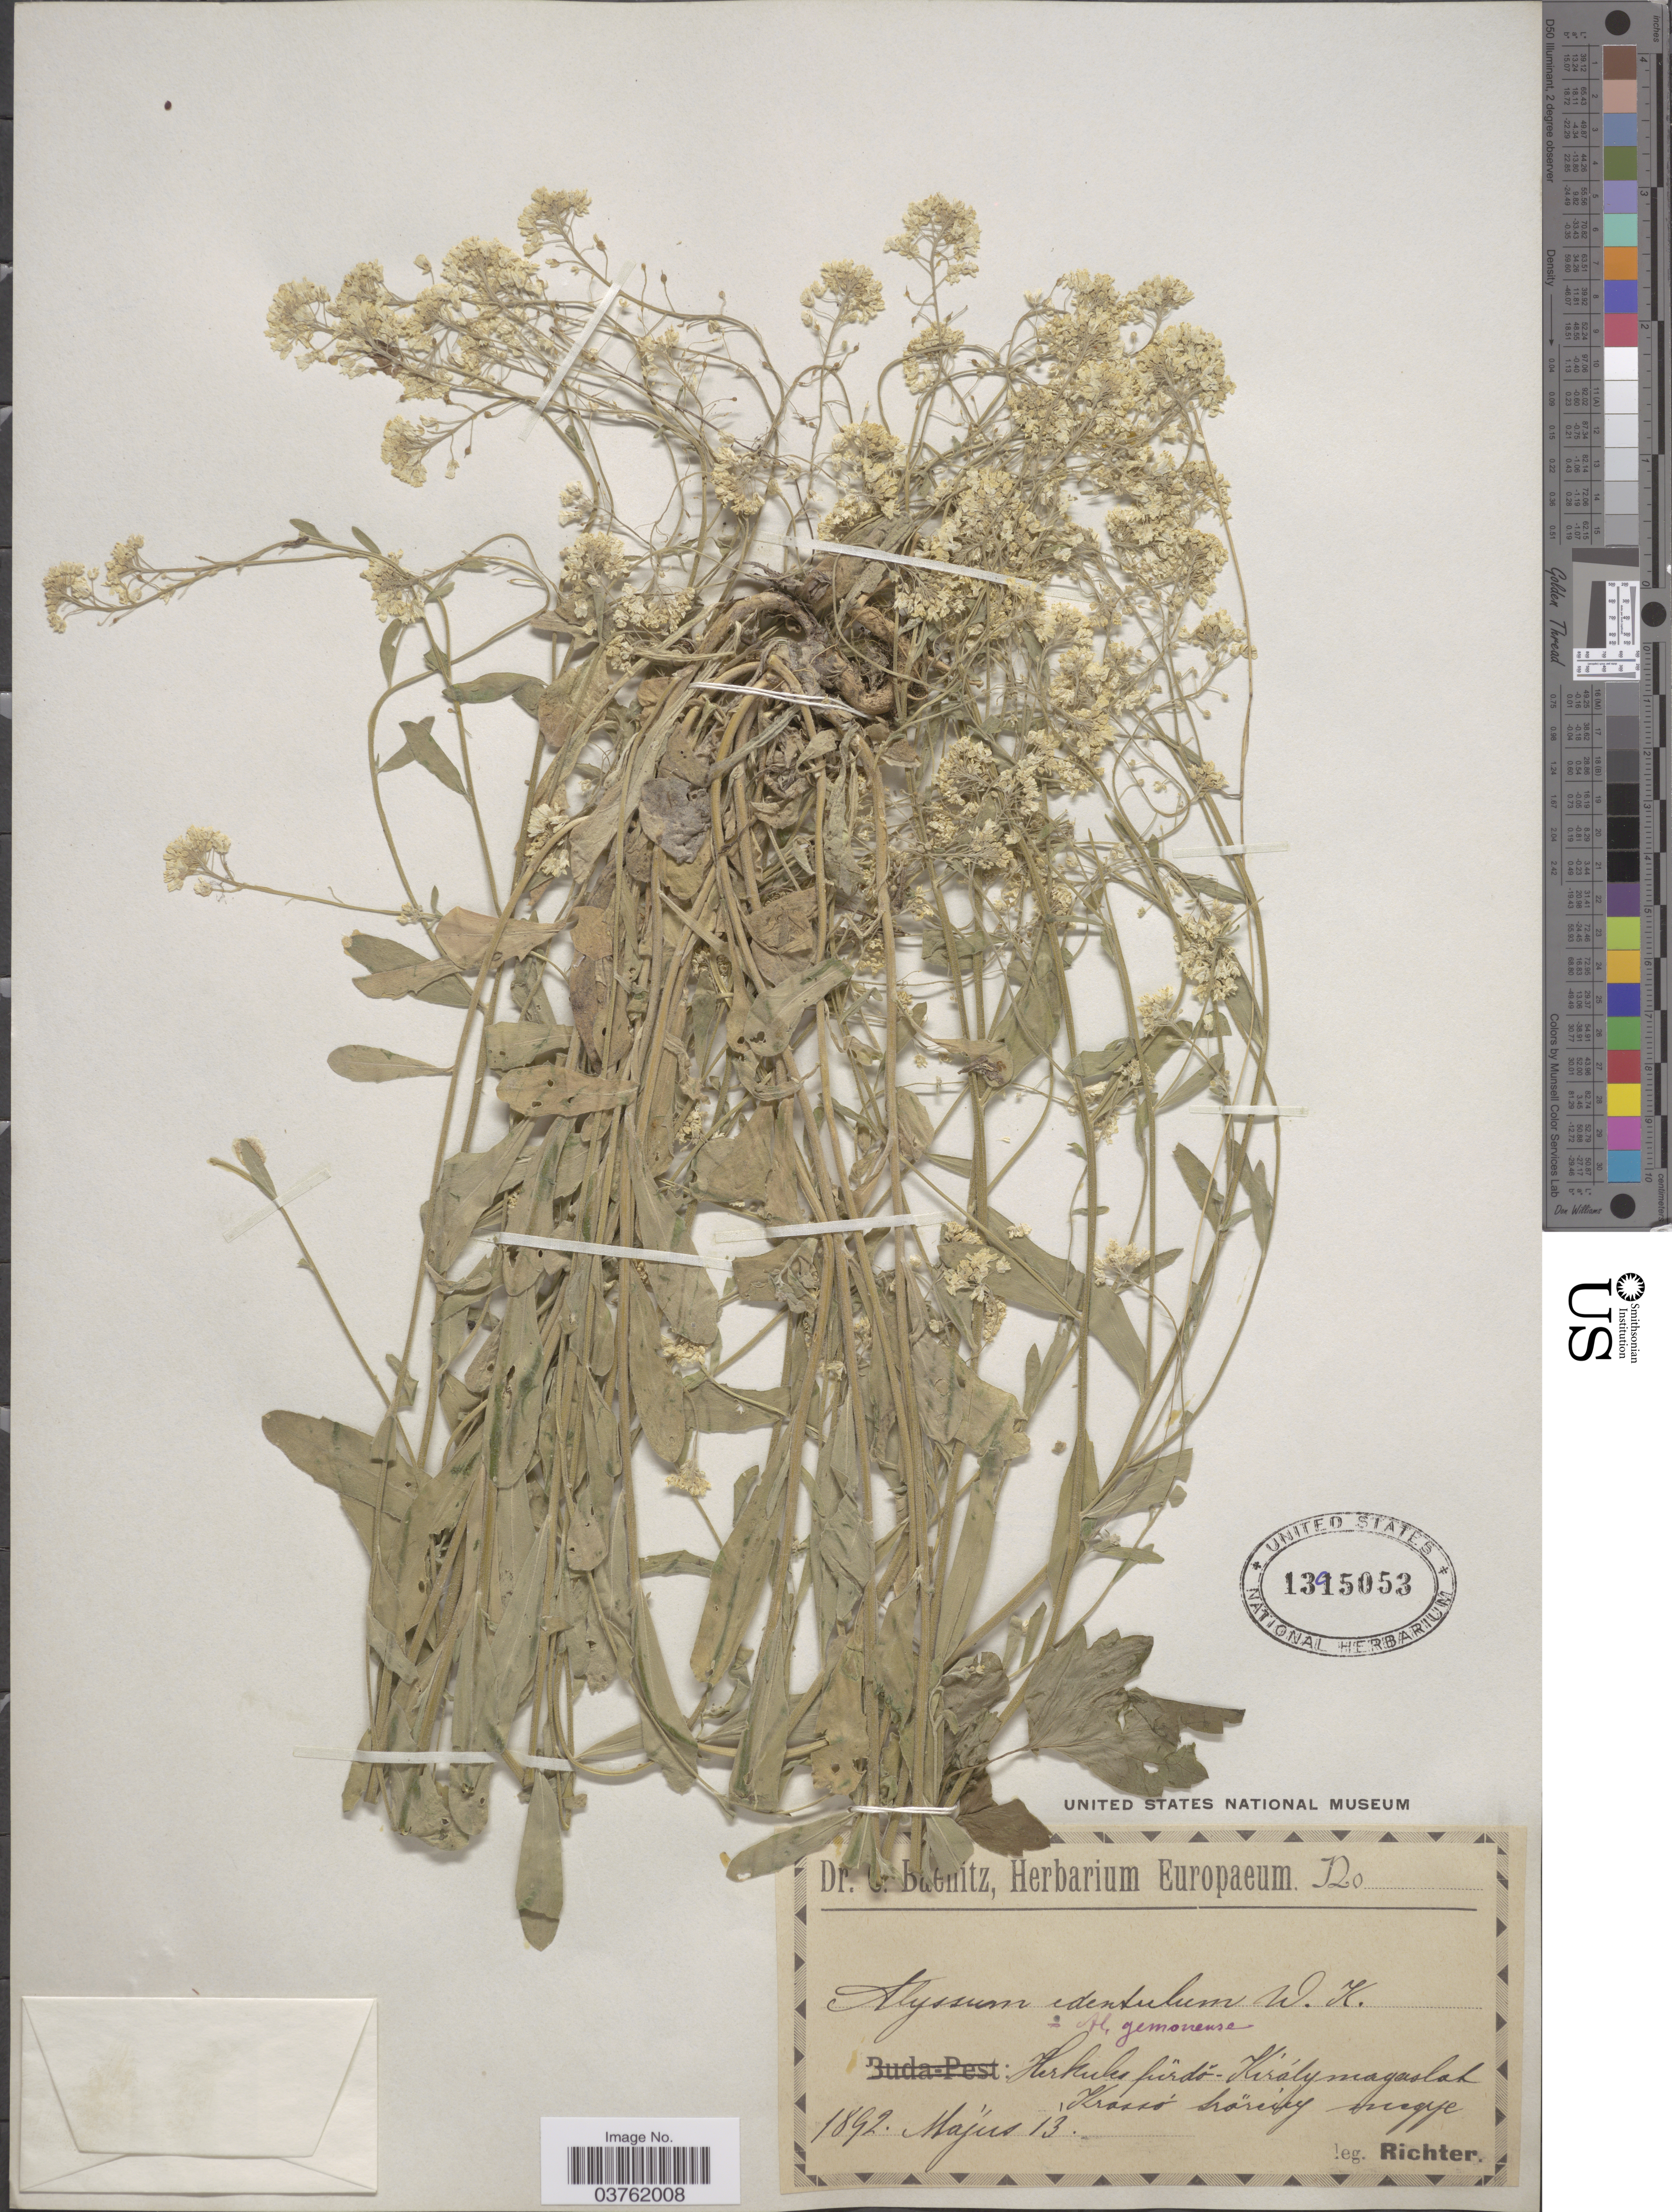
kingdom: Plantae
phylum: Tracheophyta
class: Magnoliopsida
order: Brassicales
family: Brassicaceae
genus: Alyssum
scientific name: Alyssum edentulum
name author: Waldst. & Kit.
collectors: -- Richter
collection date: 1892-05-13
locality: Herkules fürdŏ-Királymagaslat Krassó Sröreicy megye. [interpreted]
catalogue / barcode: US 1395053